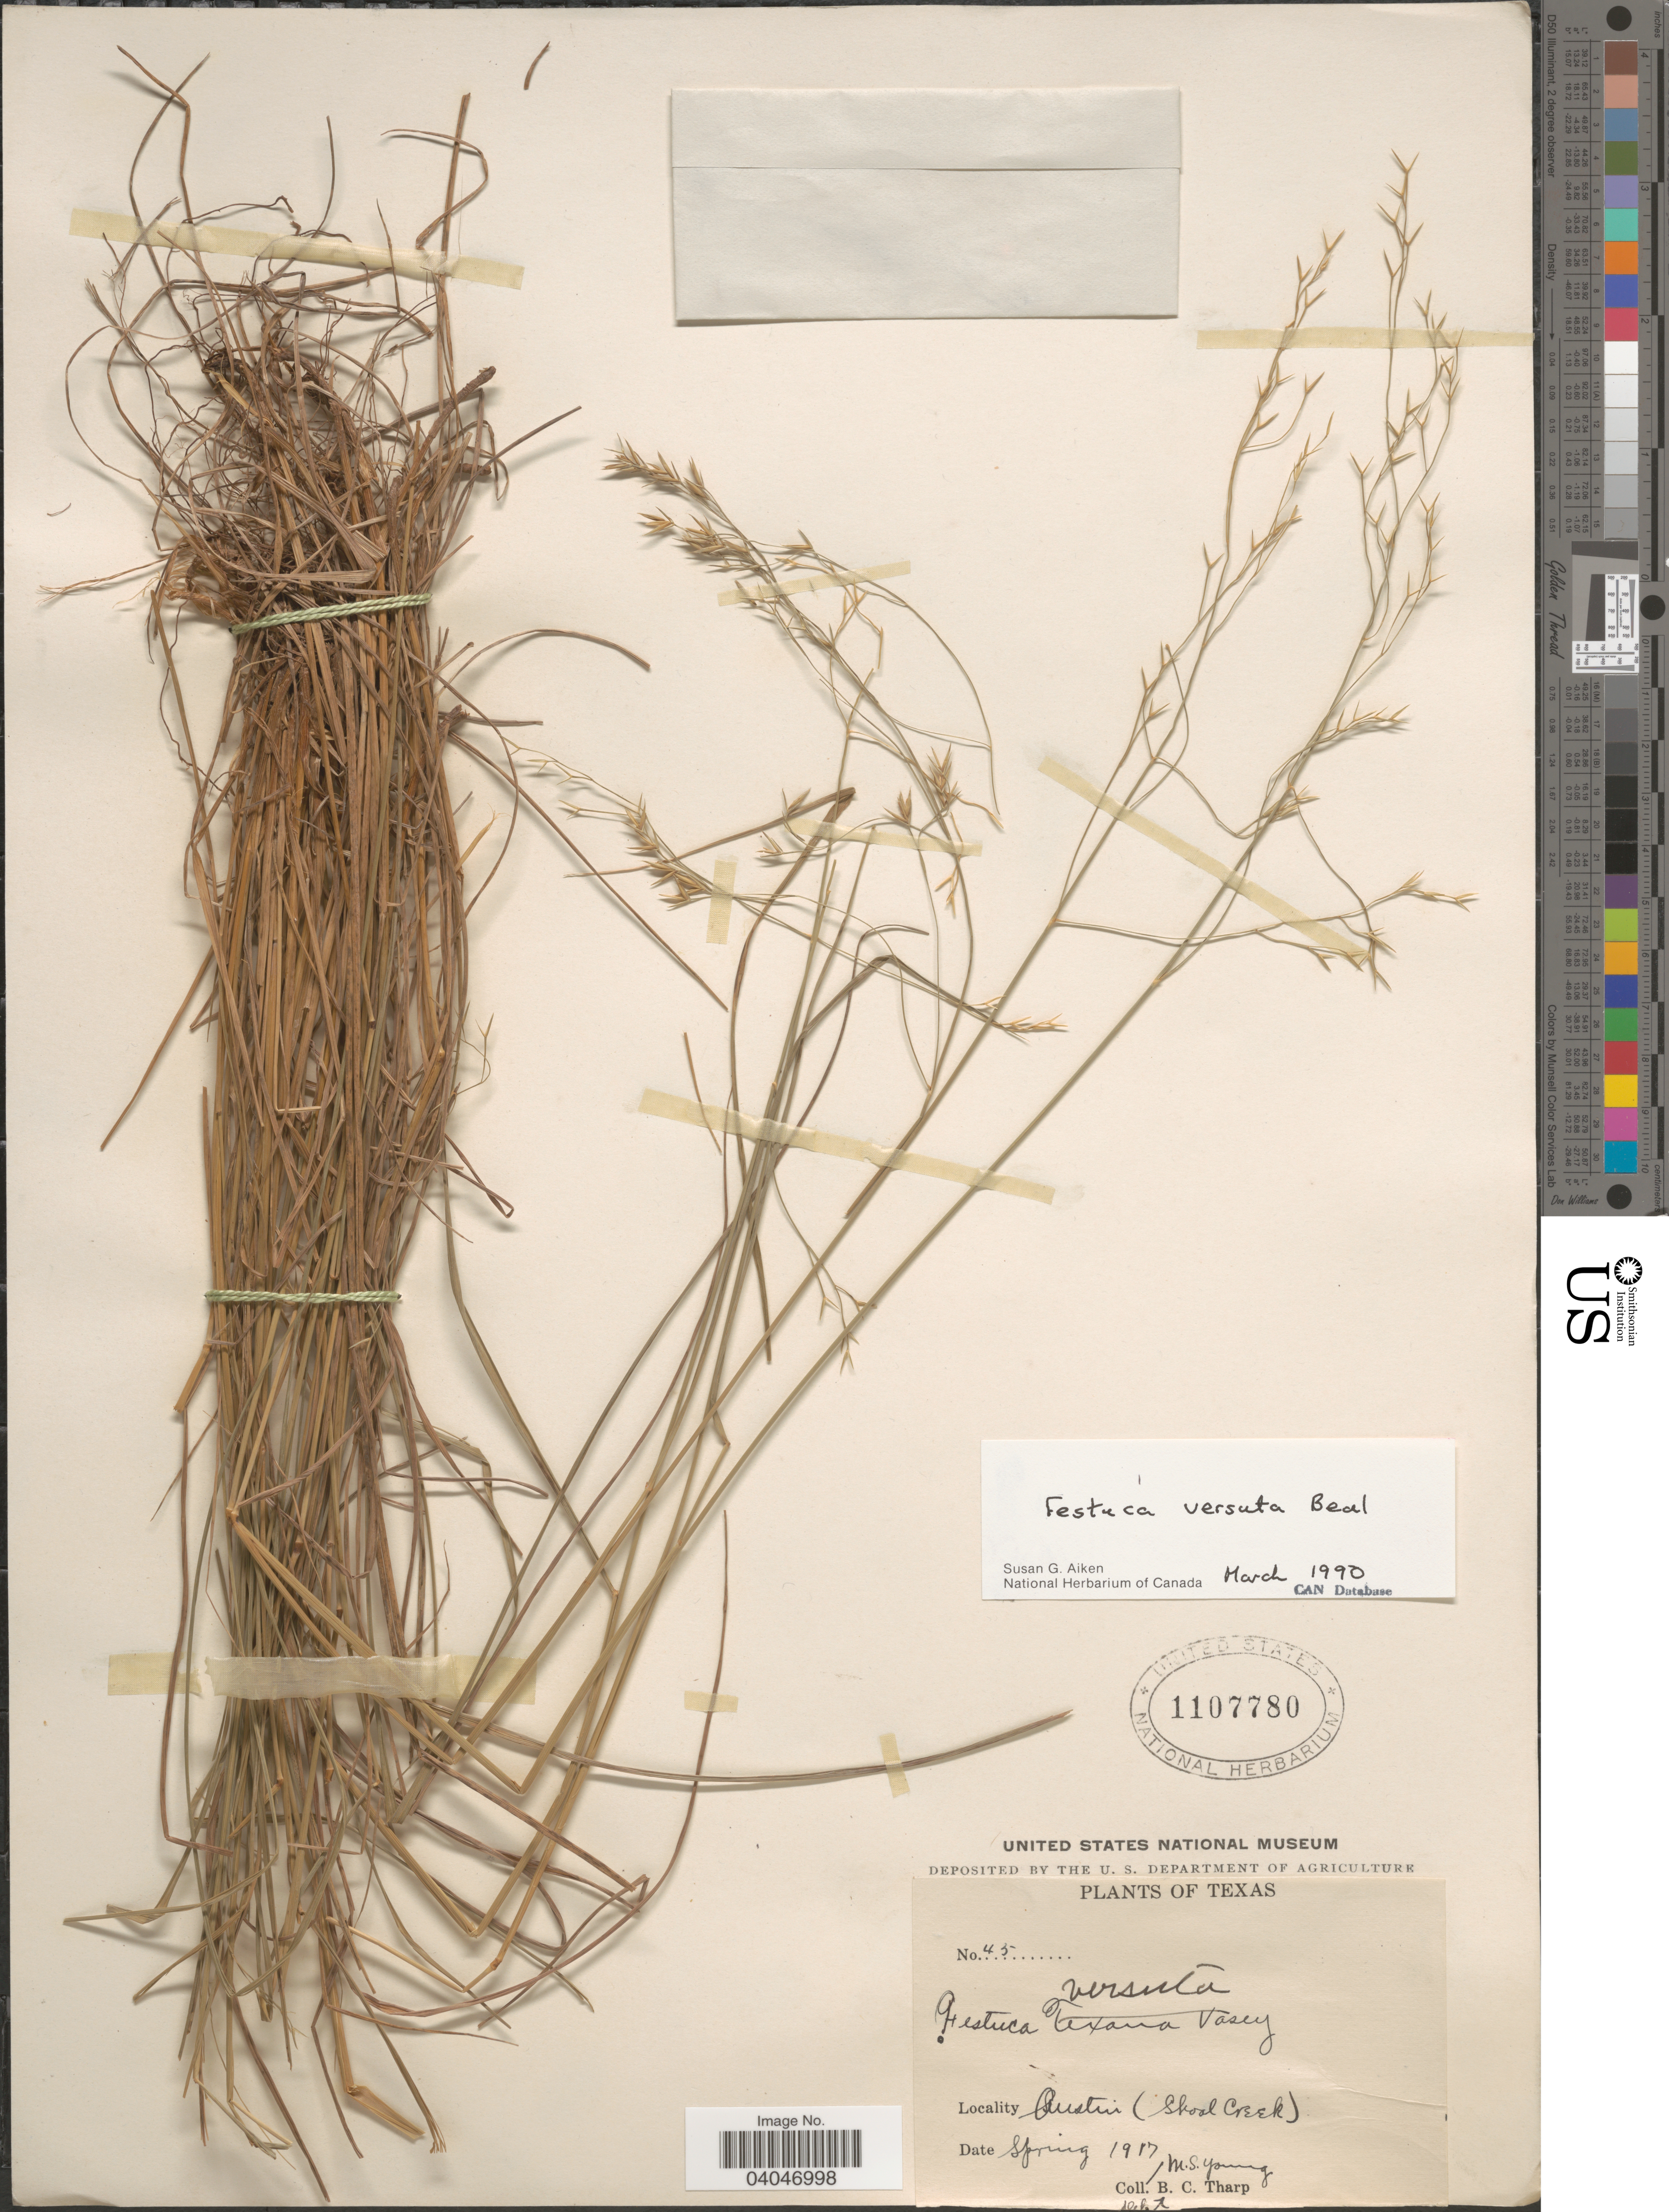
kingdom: Plantae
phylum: Tracheophyta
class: Liliopsida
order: Poales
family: Poaceae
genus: Festuca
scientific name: Festuca versuta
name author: W.J. Beal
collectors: M. Young & B. C. Tharp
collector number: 45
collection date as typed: Spring 1917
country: United States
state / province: Texas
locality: Austin (Shoal Creek).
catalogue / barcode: US 1107780